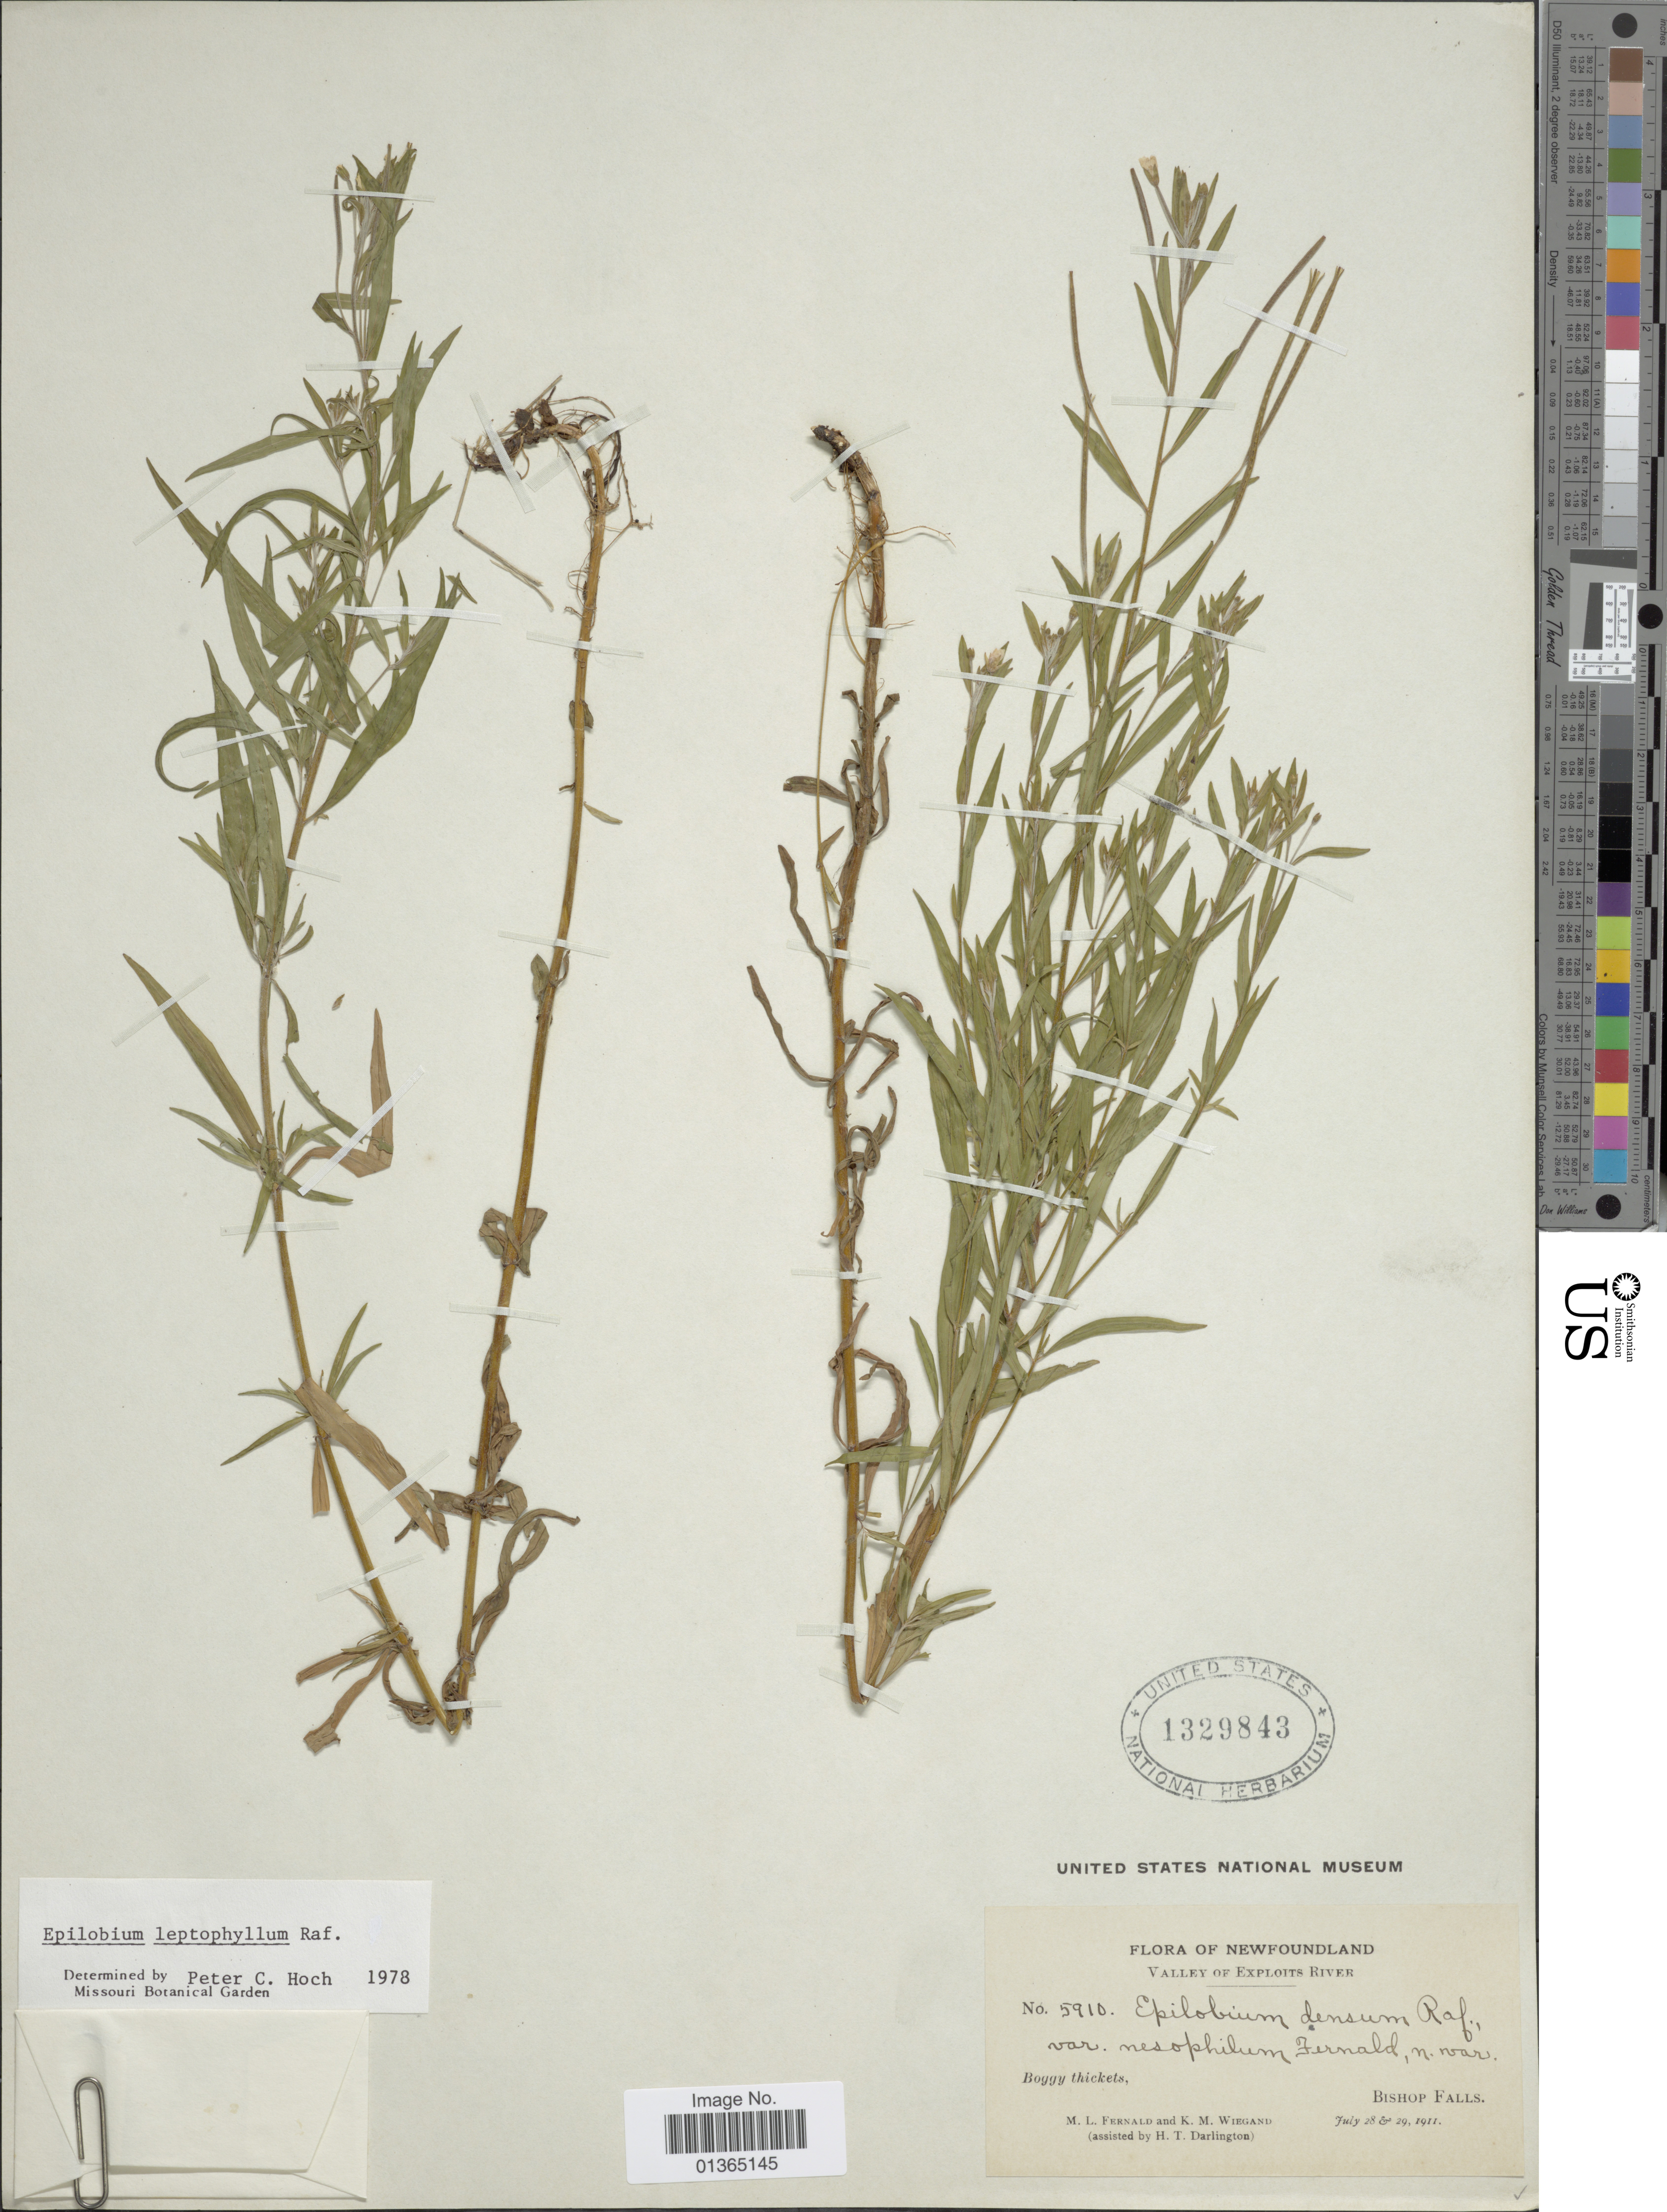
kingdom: Plantae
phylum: Tracheophyta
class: Magnoliopsida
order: Myrtales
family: Onagraceae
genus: Epilobium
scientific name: Epilobium leptophyllum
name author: Raf.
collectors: M. L. Fernald, K. M. Wiegand & H. Darlington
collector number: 5910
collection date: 1911-07-28/1911-07-29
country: Canada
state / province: Newfoundland and Labrador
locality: Valley of Exploits River. Bishop Falls.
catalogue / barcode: US 1329843